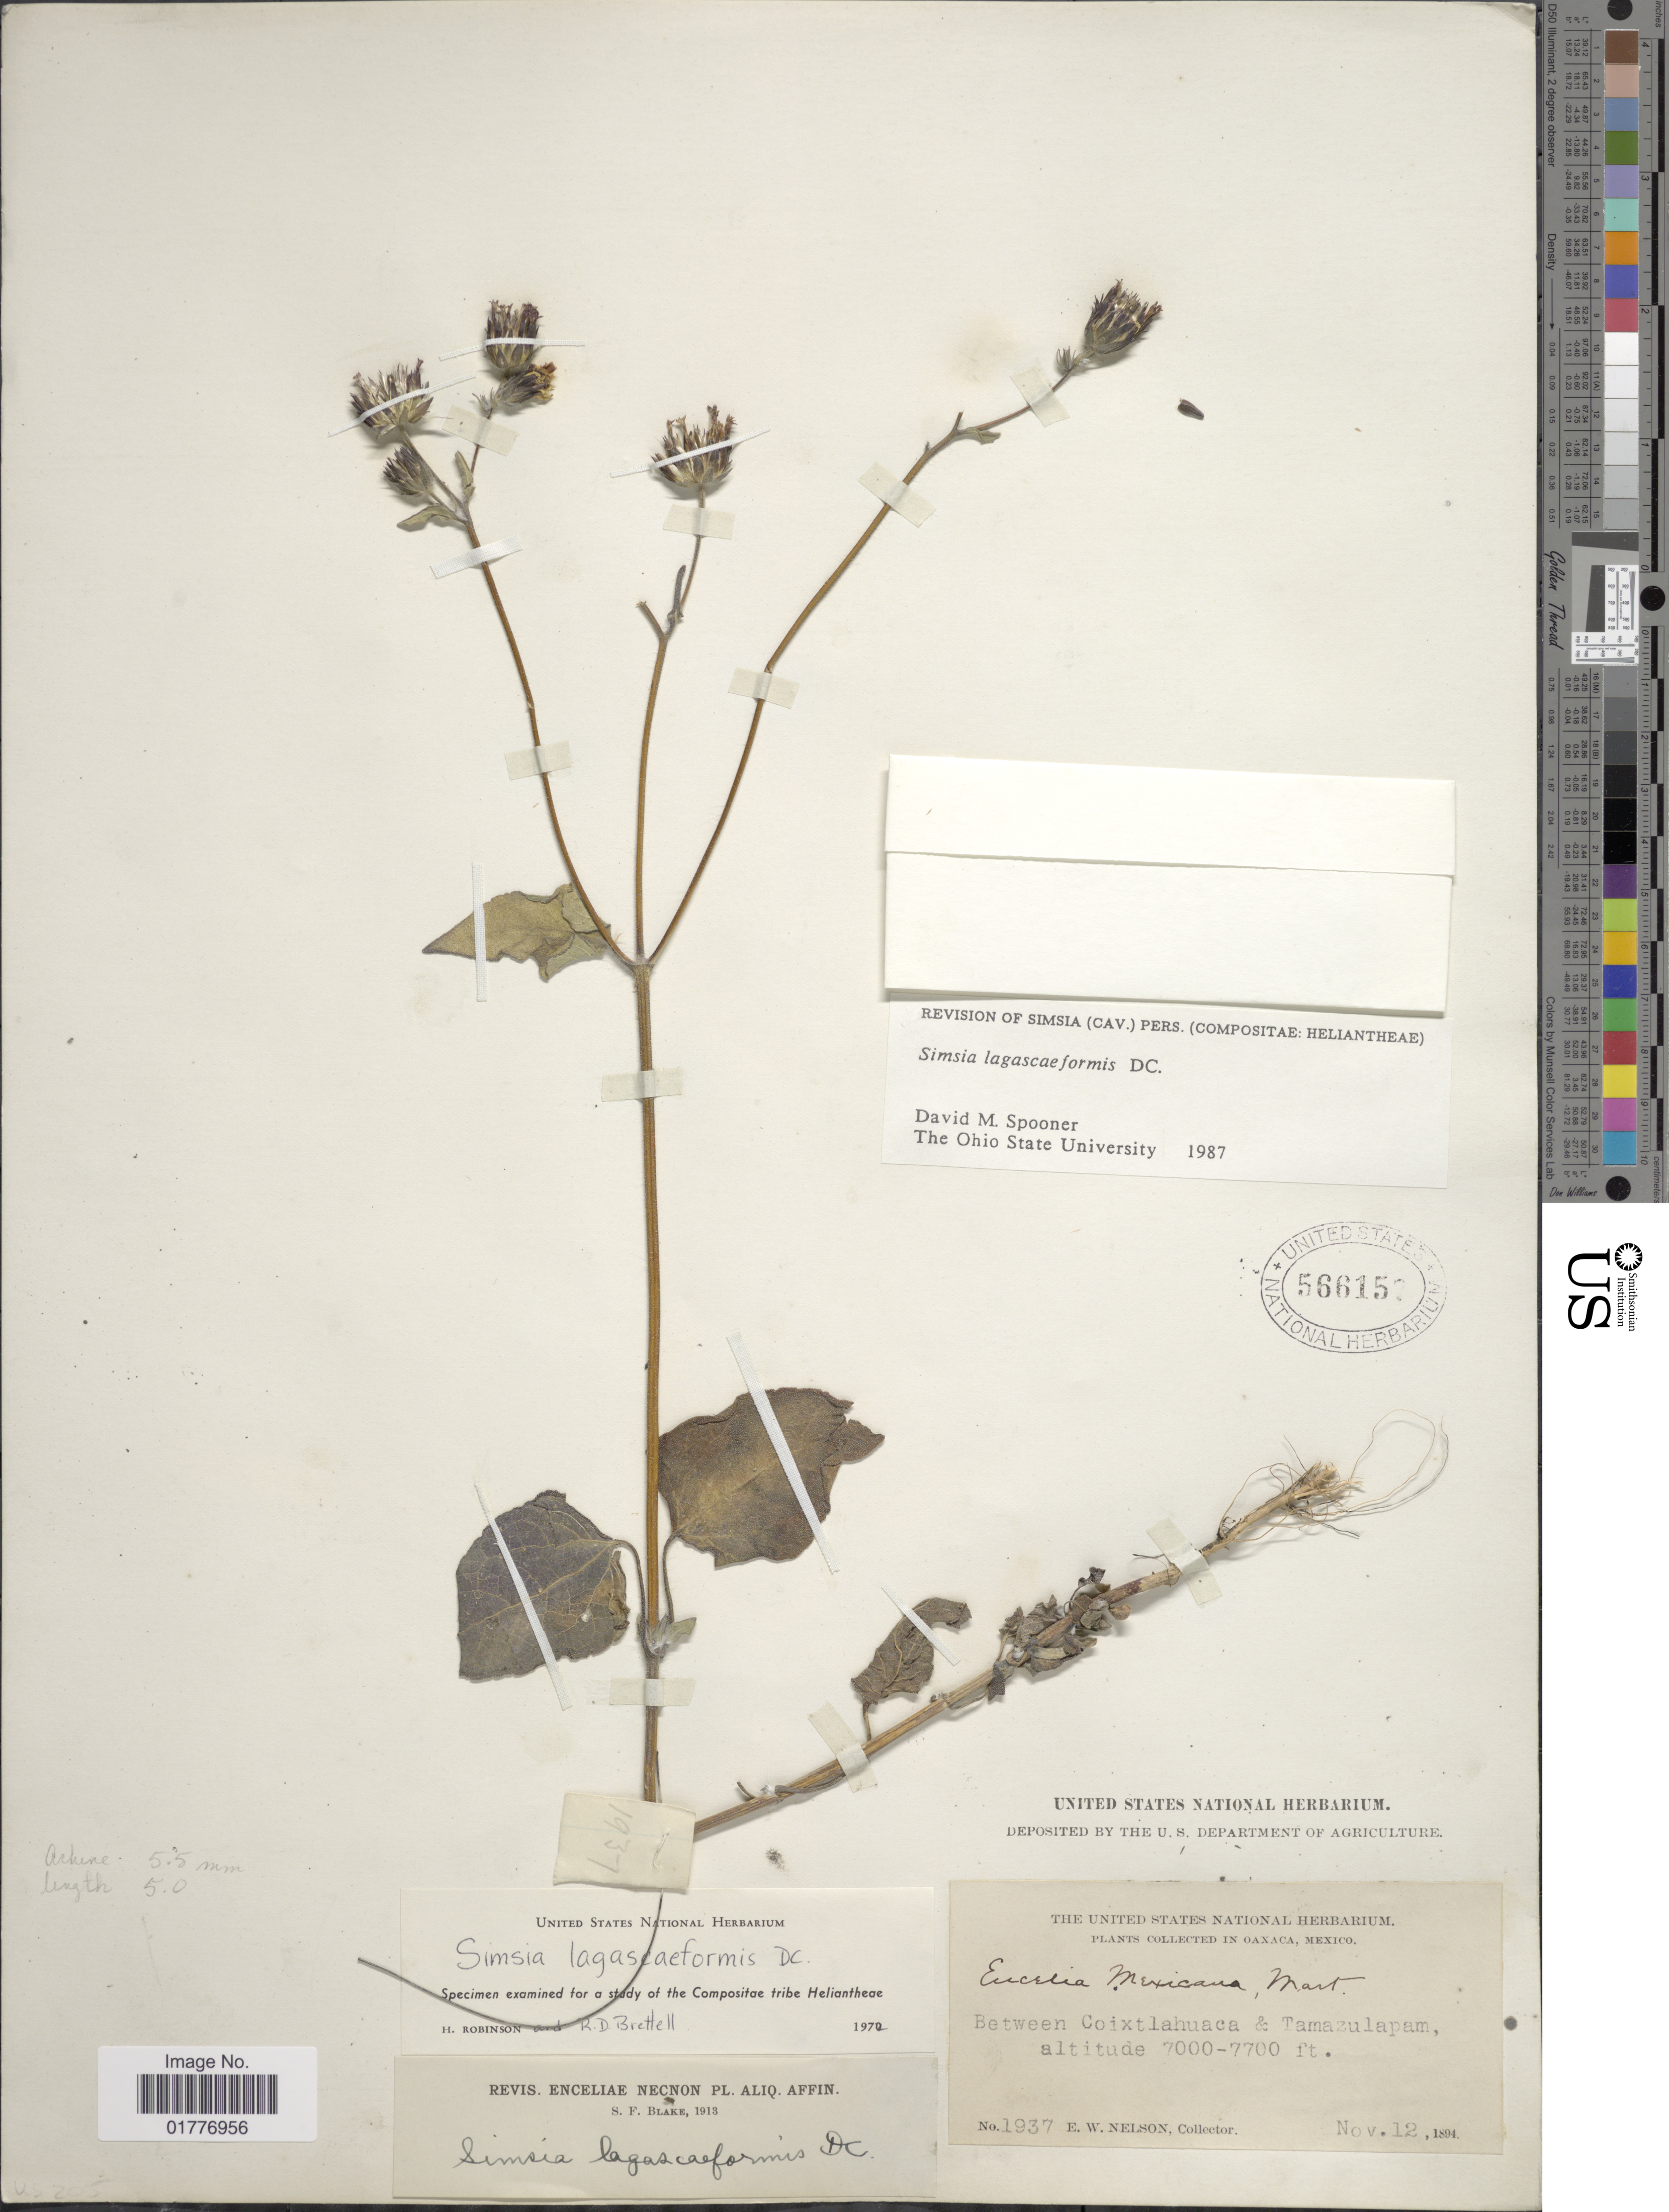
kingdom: Plantae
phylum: Tracheophyta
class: Magnoliopsida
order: Asterales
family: Asteraceae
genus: Simsia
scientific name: Simsia lagasceiformis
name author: DC.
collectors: E. W. Nelson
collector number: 1937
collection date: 1894-11-12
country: Mexico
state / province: Oaxaca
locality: In Oaxaca, Mexico, Between Coixtlahuaca & Tamazulapam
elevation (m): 2134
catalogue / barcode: US 56615